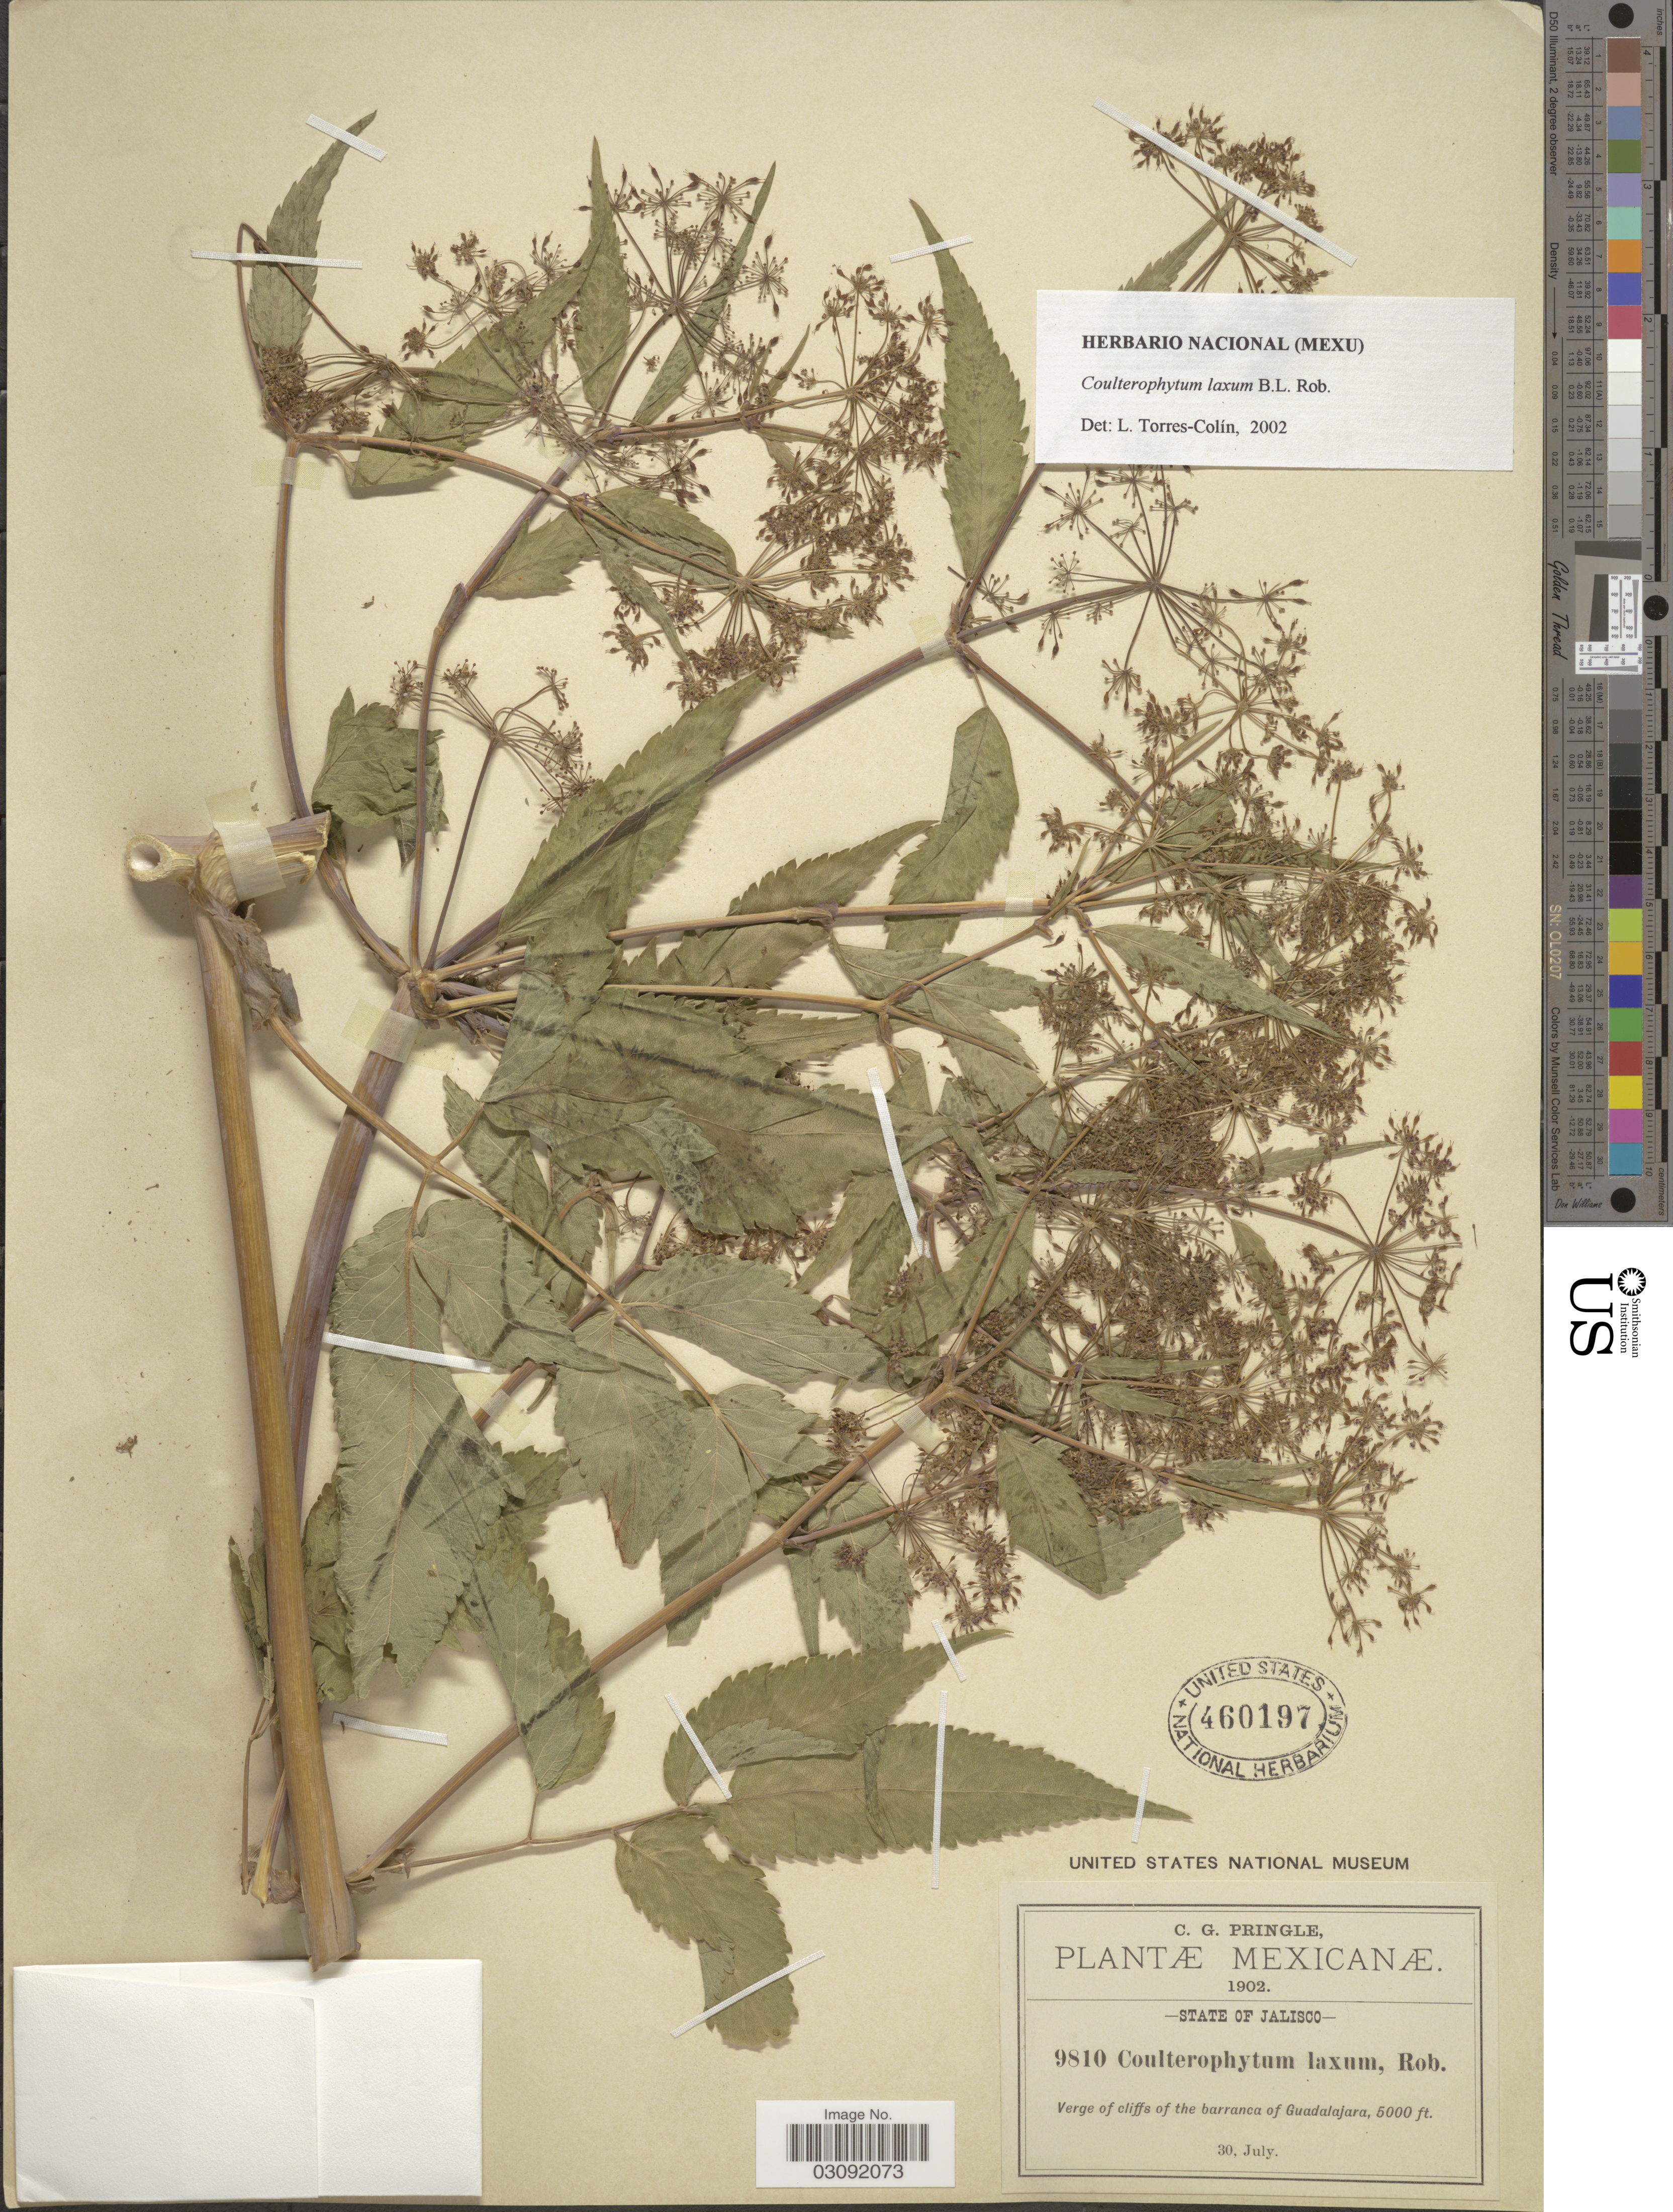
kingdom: Plantae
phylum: Tracheophyta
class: Magnoliopsida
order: Apiales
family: Apiaceae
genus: Coulterophytum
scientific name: Coulterophytum laxum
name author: B.L. Rob.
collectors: C. G. Pringle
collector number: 9810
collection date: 1902-07-30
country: Mexico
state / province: Jalisco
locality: State of Jalisco. Verge of cliffs of the barranca of Guadalajara.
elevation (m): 1524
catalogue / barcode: US 460197